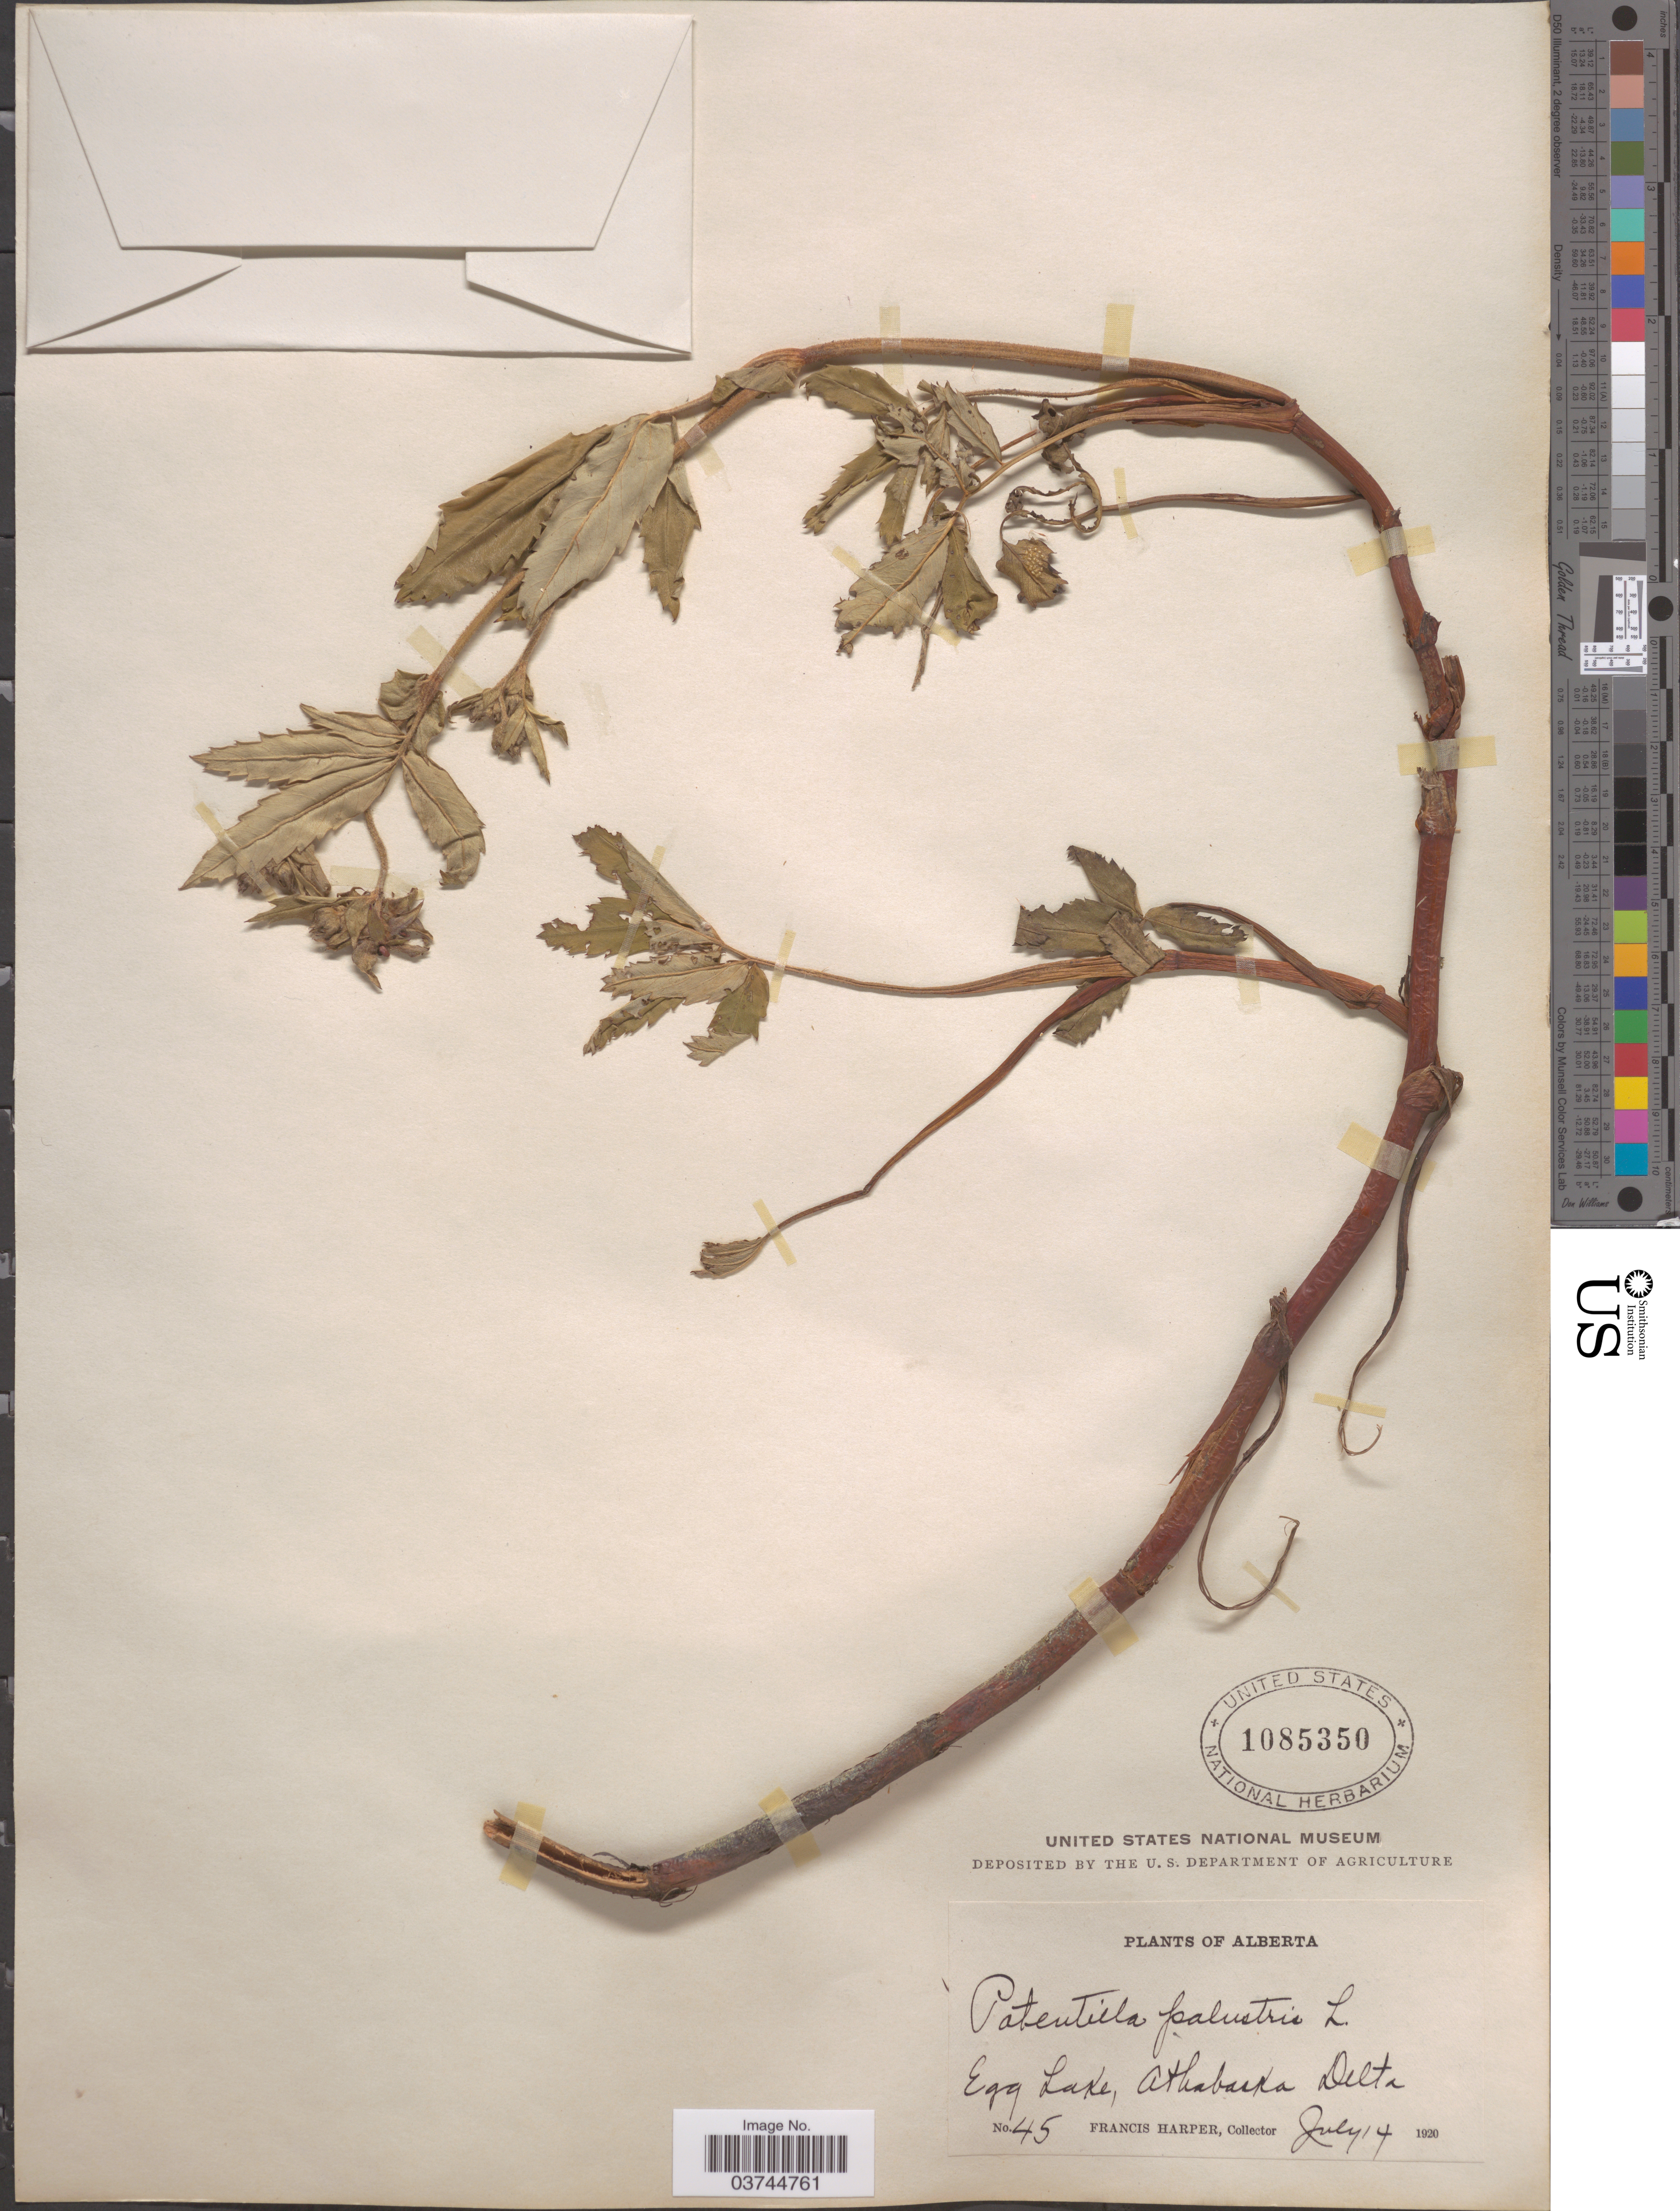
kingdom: Plantae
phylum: Tracheophyta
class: Magnoliopsida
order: Rosales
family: Rosaceae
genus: Comarum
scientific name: Comarum palustre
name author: L.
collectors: F. Harper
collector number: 45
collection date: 1920-07-14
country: Canada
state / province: Alberta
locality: Egg Lake, Athabaska Delta.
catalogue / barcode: US 1085350